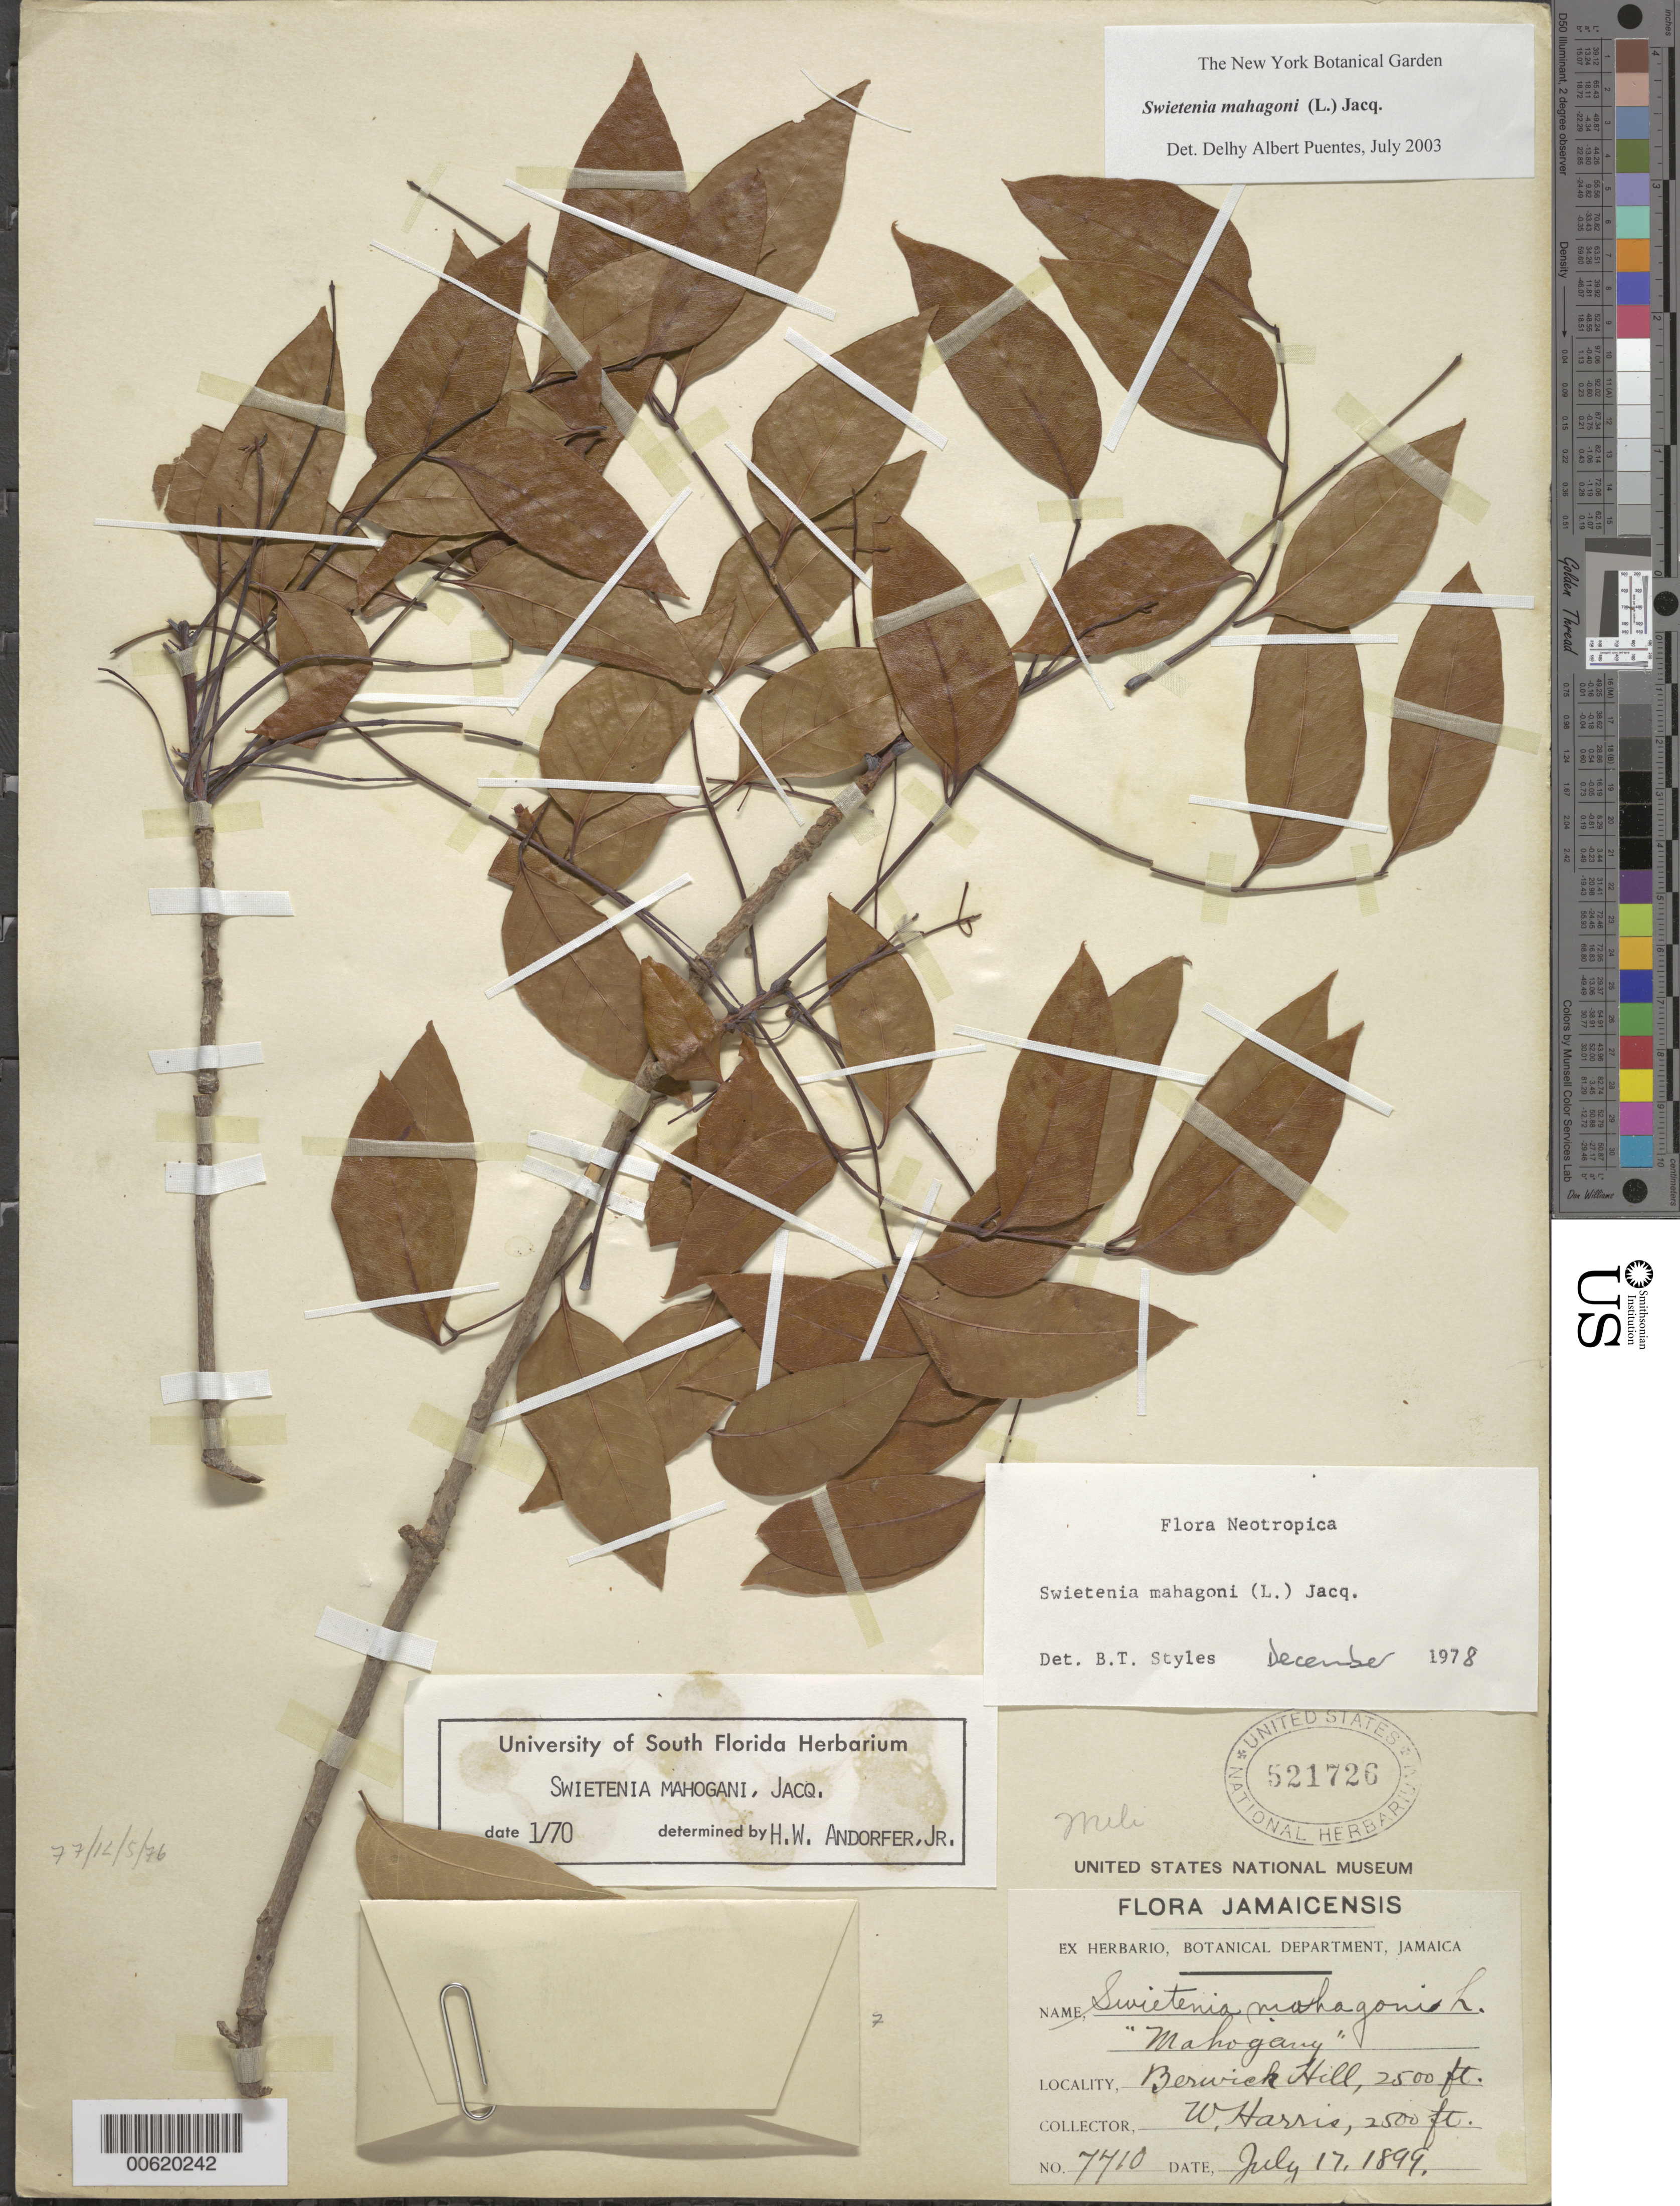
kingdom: Plantae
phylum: Tracheophyta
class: Magnoliopsida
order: Sapindales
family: Meliaceae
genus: Swietenia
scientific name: Swietenia mahagoni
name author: (L.) Jacq.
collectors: W. H. Harris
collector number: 7710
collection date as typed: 17 Jul 1899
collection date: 1899-07-17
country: Jamaica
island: Greater Antilles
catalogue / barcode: US 521726